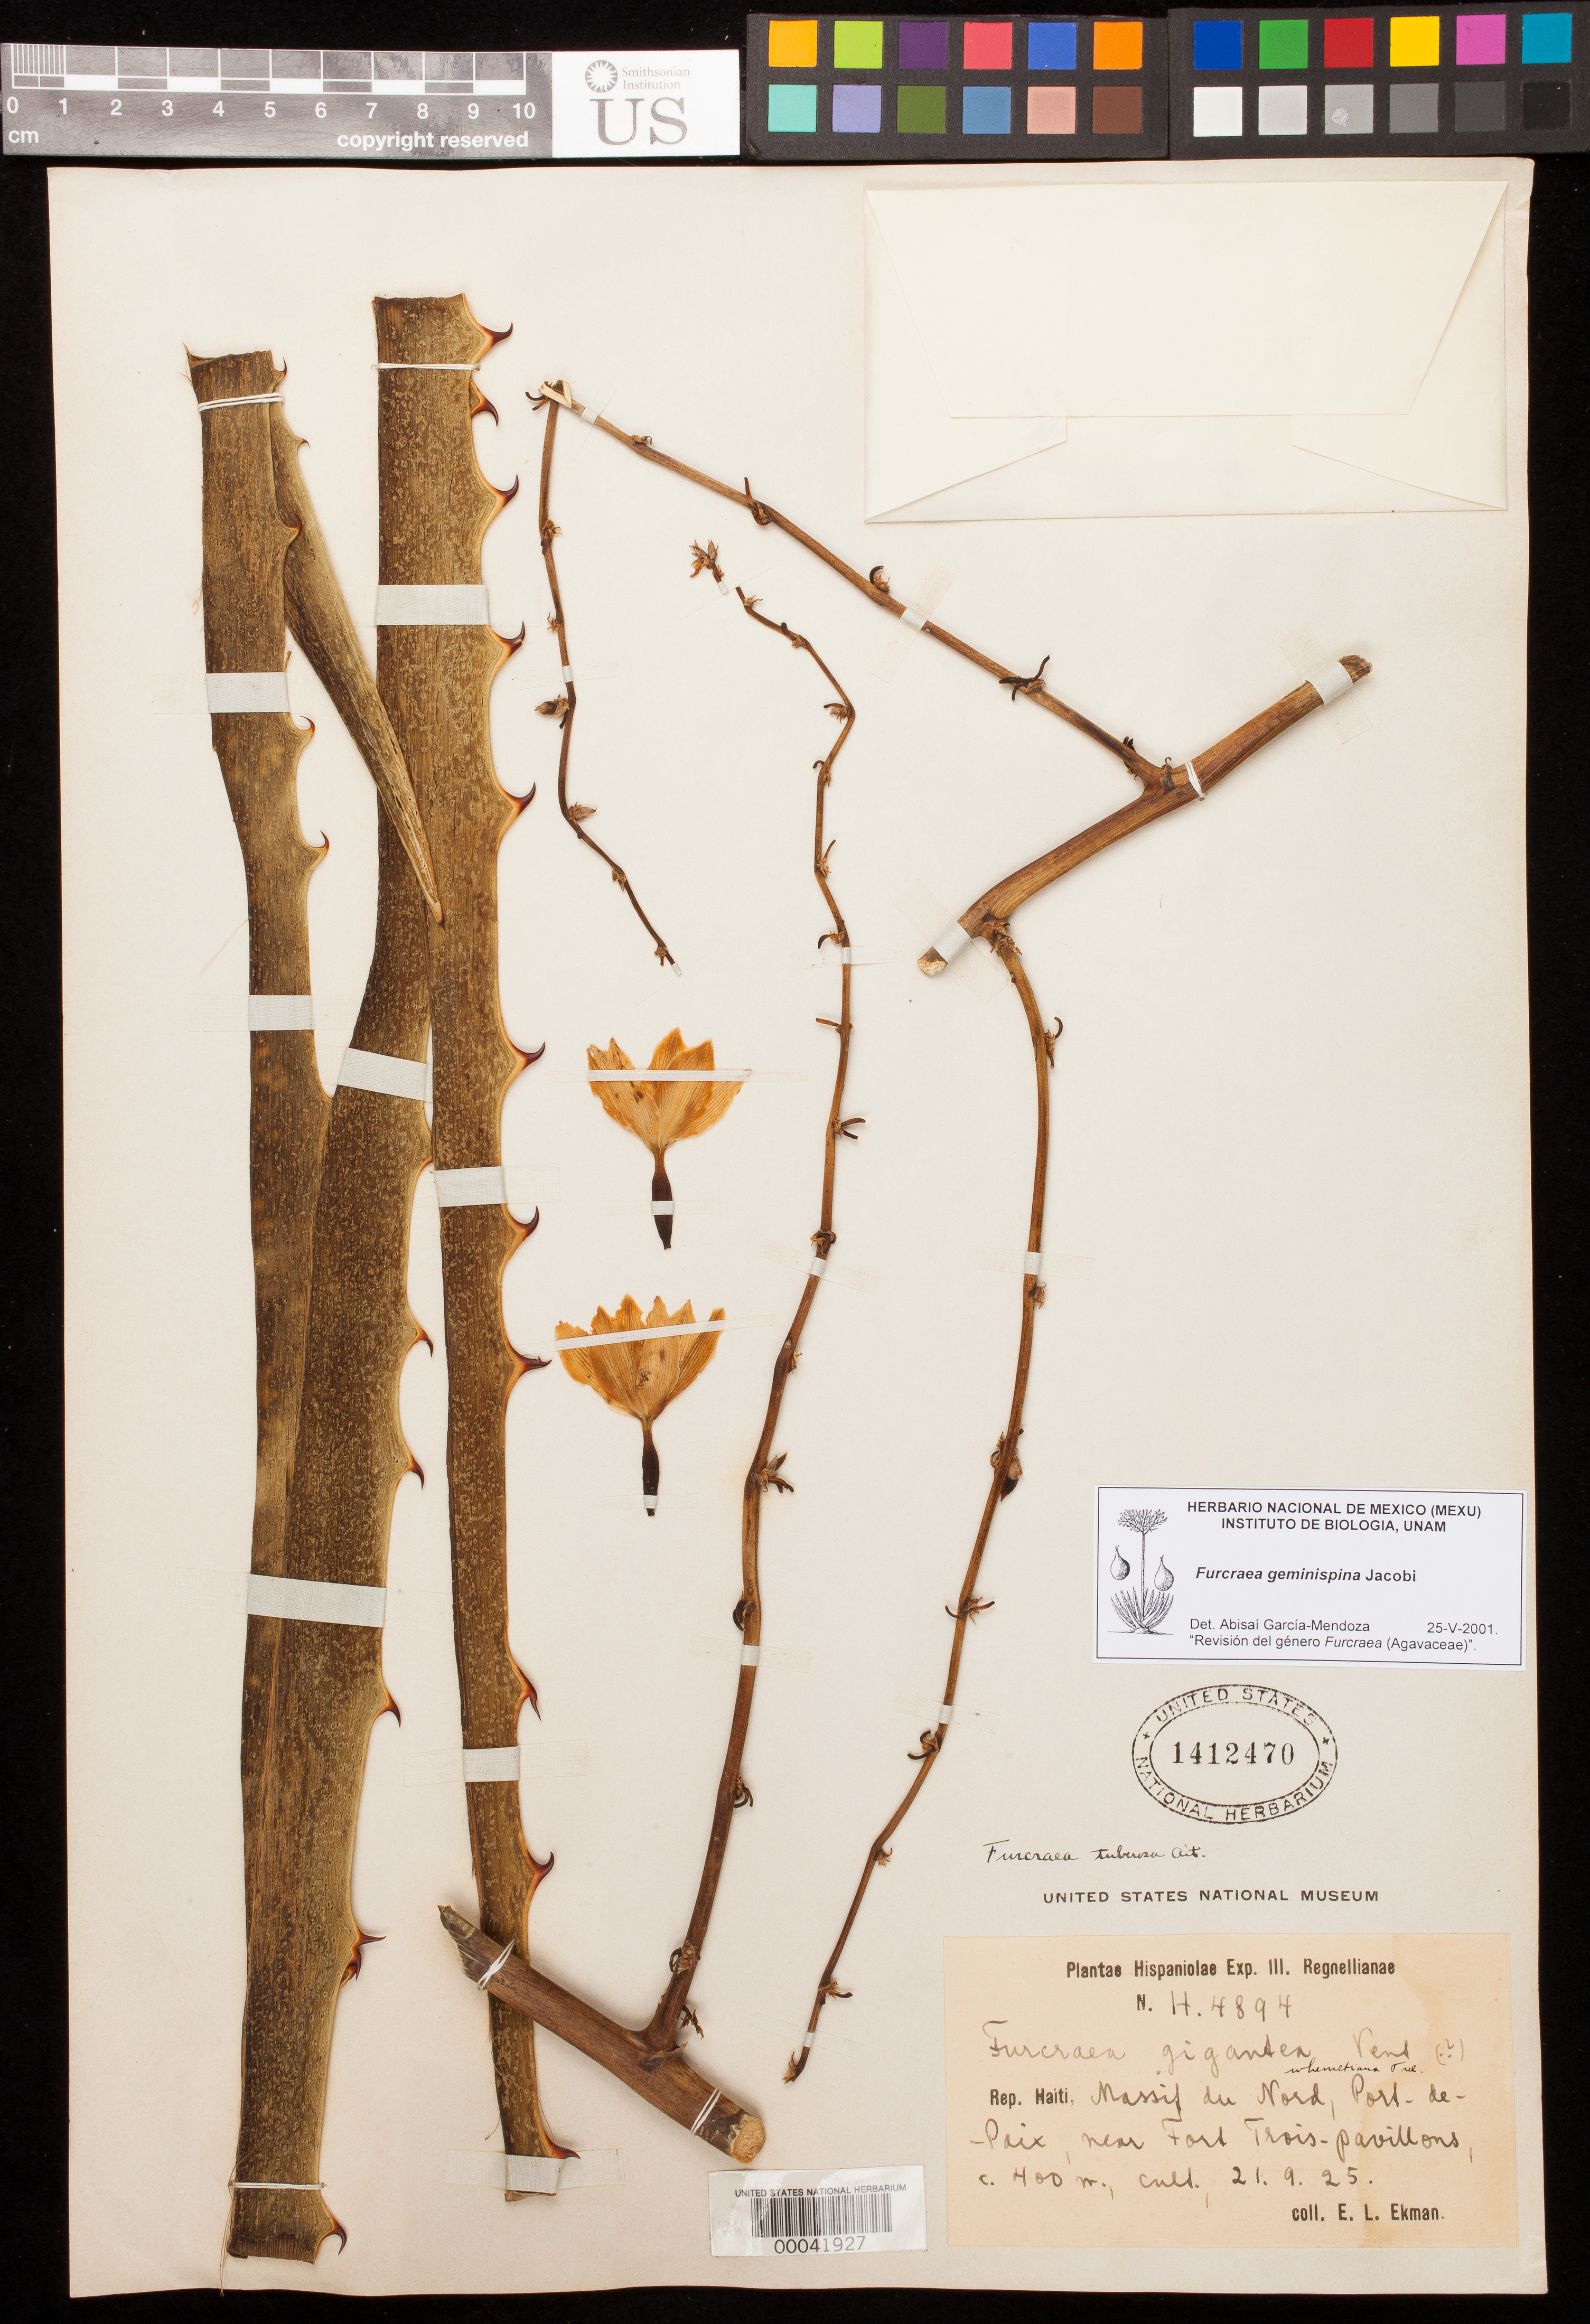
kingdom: Plantae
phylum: Tracheophyta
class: Liliopsida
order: Asparagales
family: Asparagaceae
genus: Furcraea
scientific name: Furcraea geminispina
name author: Jacobi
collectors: E. L. Ekman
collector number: H4894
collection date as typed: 21 Sep 1925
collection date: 1925-09-21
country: Haiti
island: Hispaniola Island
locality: Massif du Nord, Port de Paix, near Fort Trois-pavillons.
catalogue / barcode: US 1412470